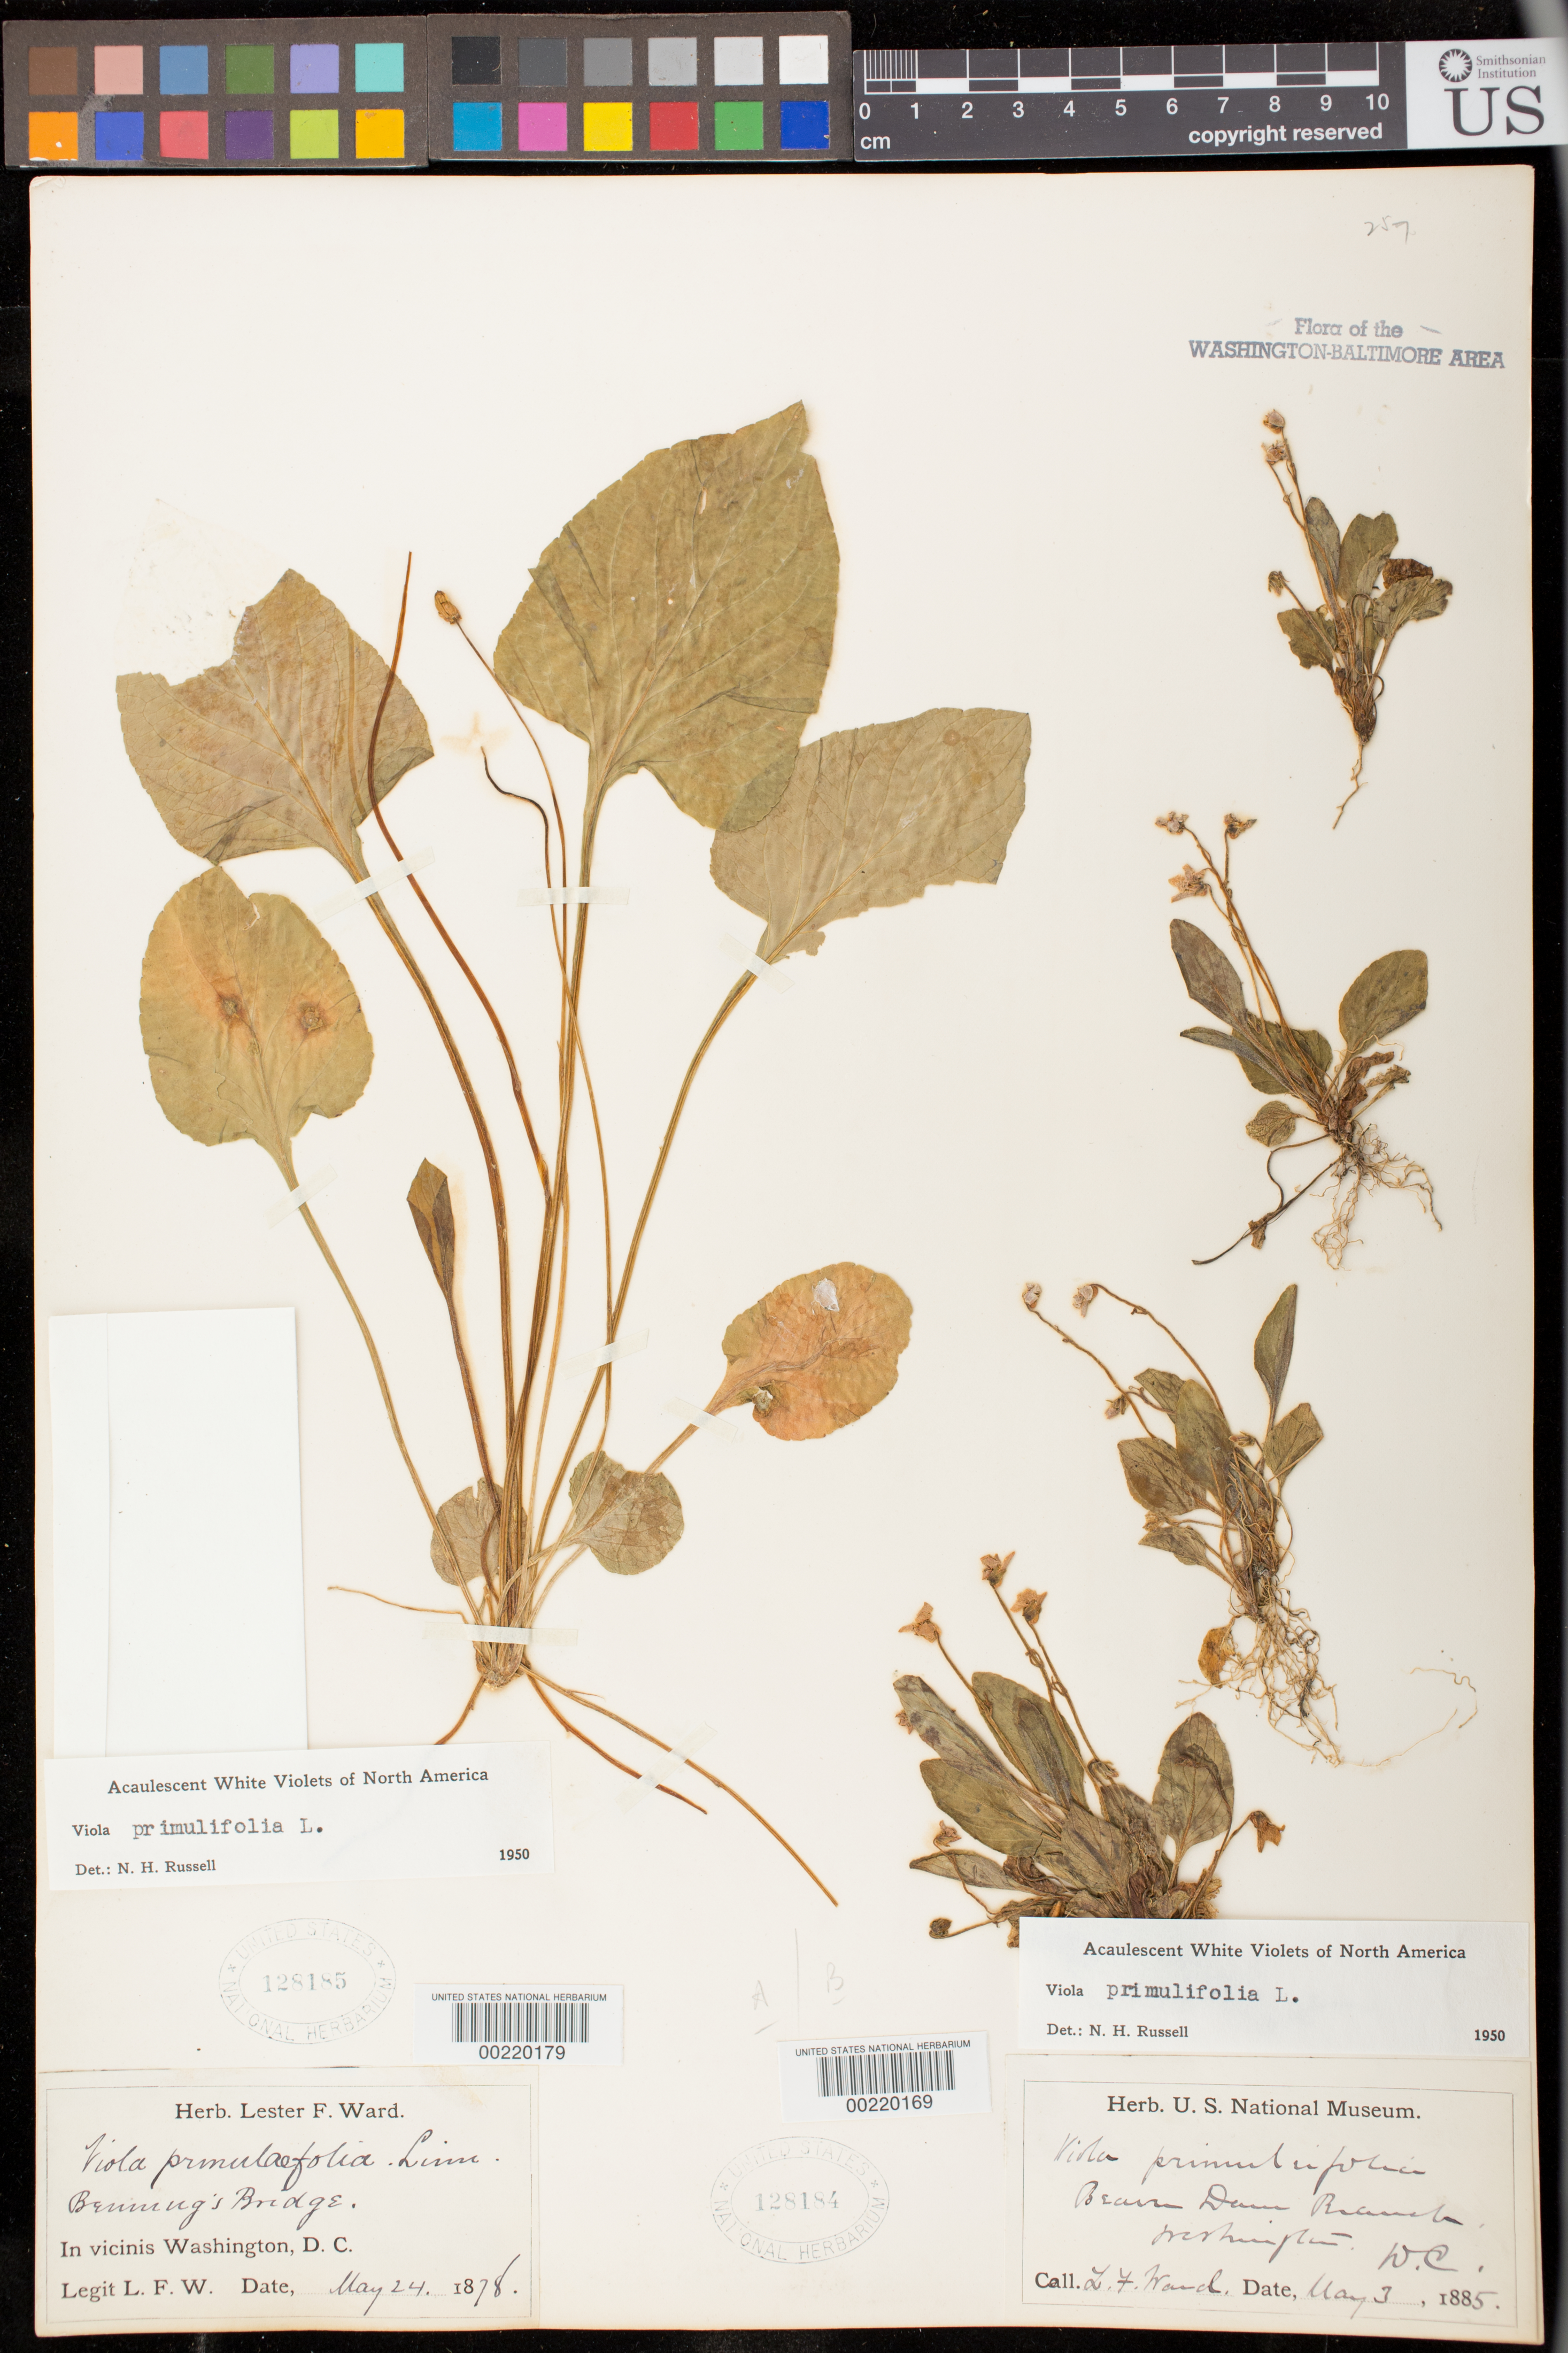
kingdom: Plantae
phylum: Tracheophyta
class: Magnoliopsida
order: Malpighiales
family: Violaceae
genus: Viola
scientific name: Viola primulifolia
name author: L.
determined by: Russell, N. H.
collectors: L. F. Ward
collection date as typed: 03 May 1885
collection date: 1885-05-03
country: United States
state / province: District of Columbia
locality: Beaver Dam Branch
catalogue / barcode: US 128184